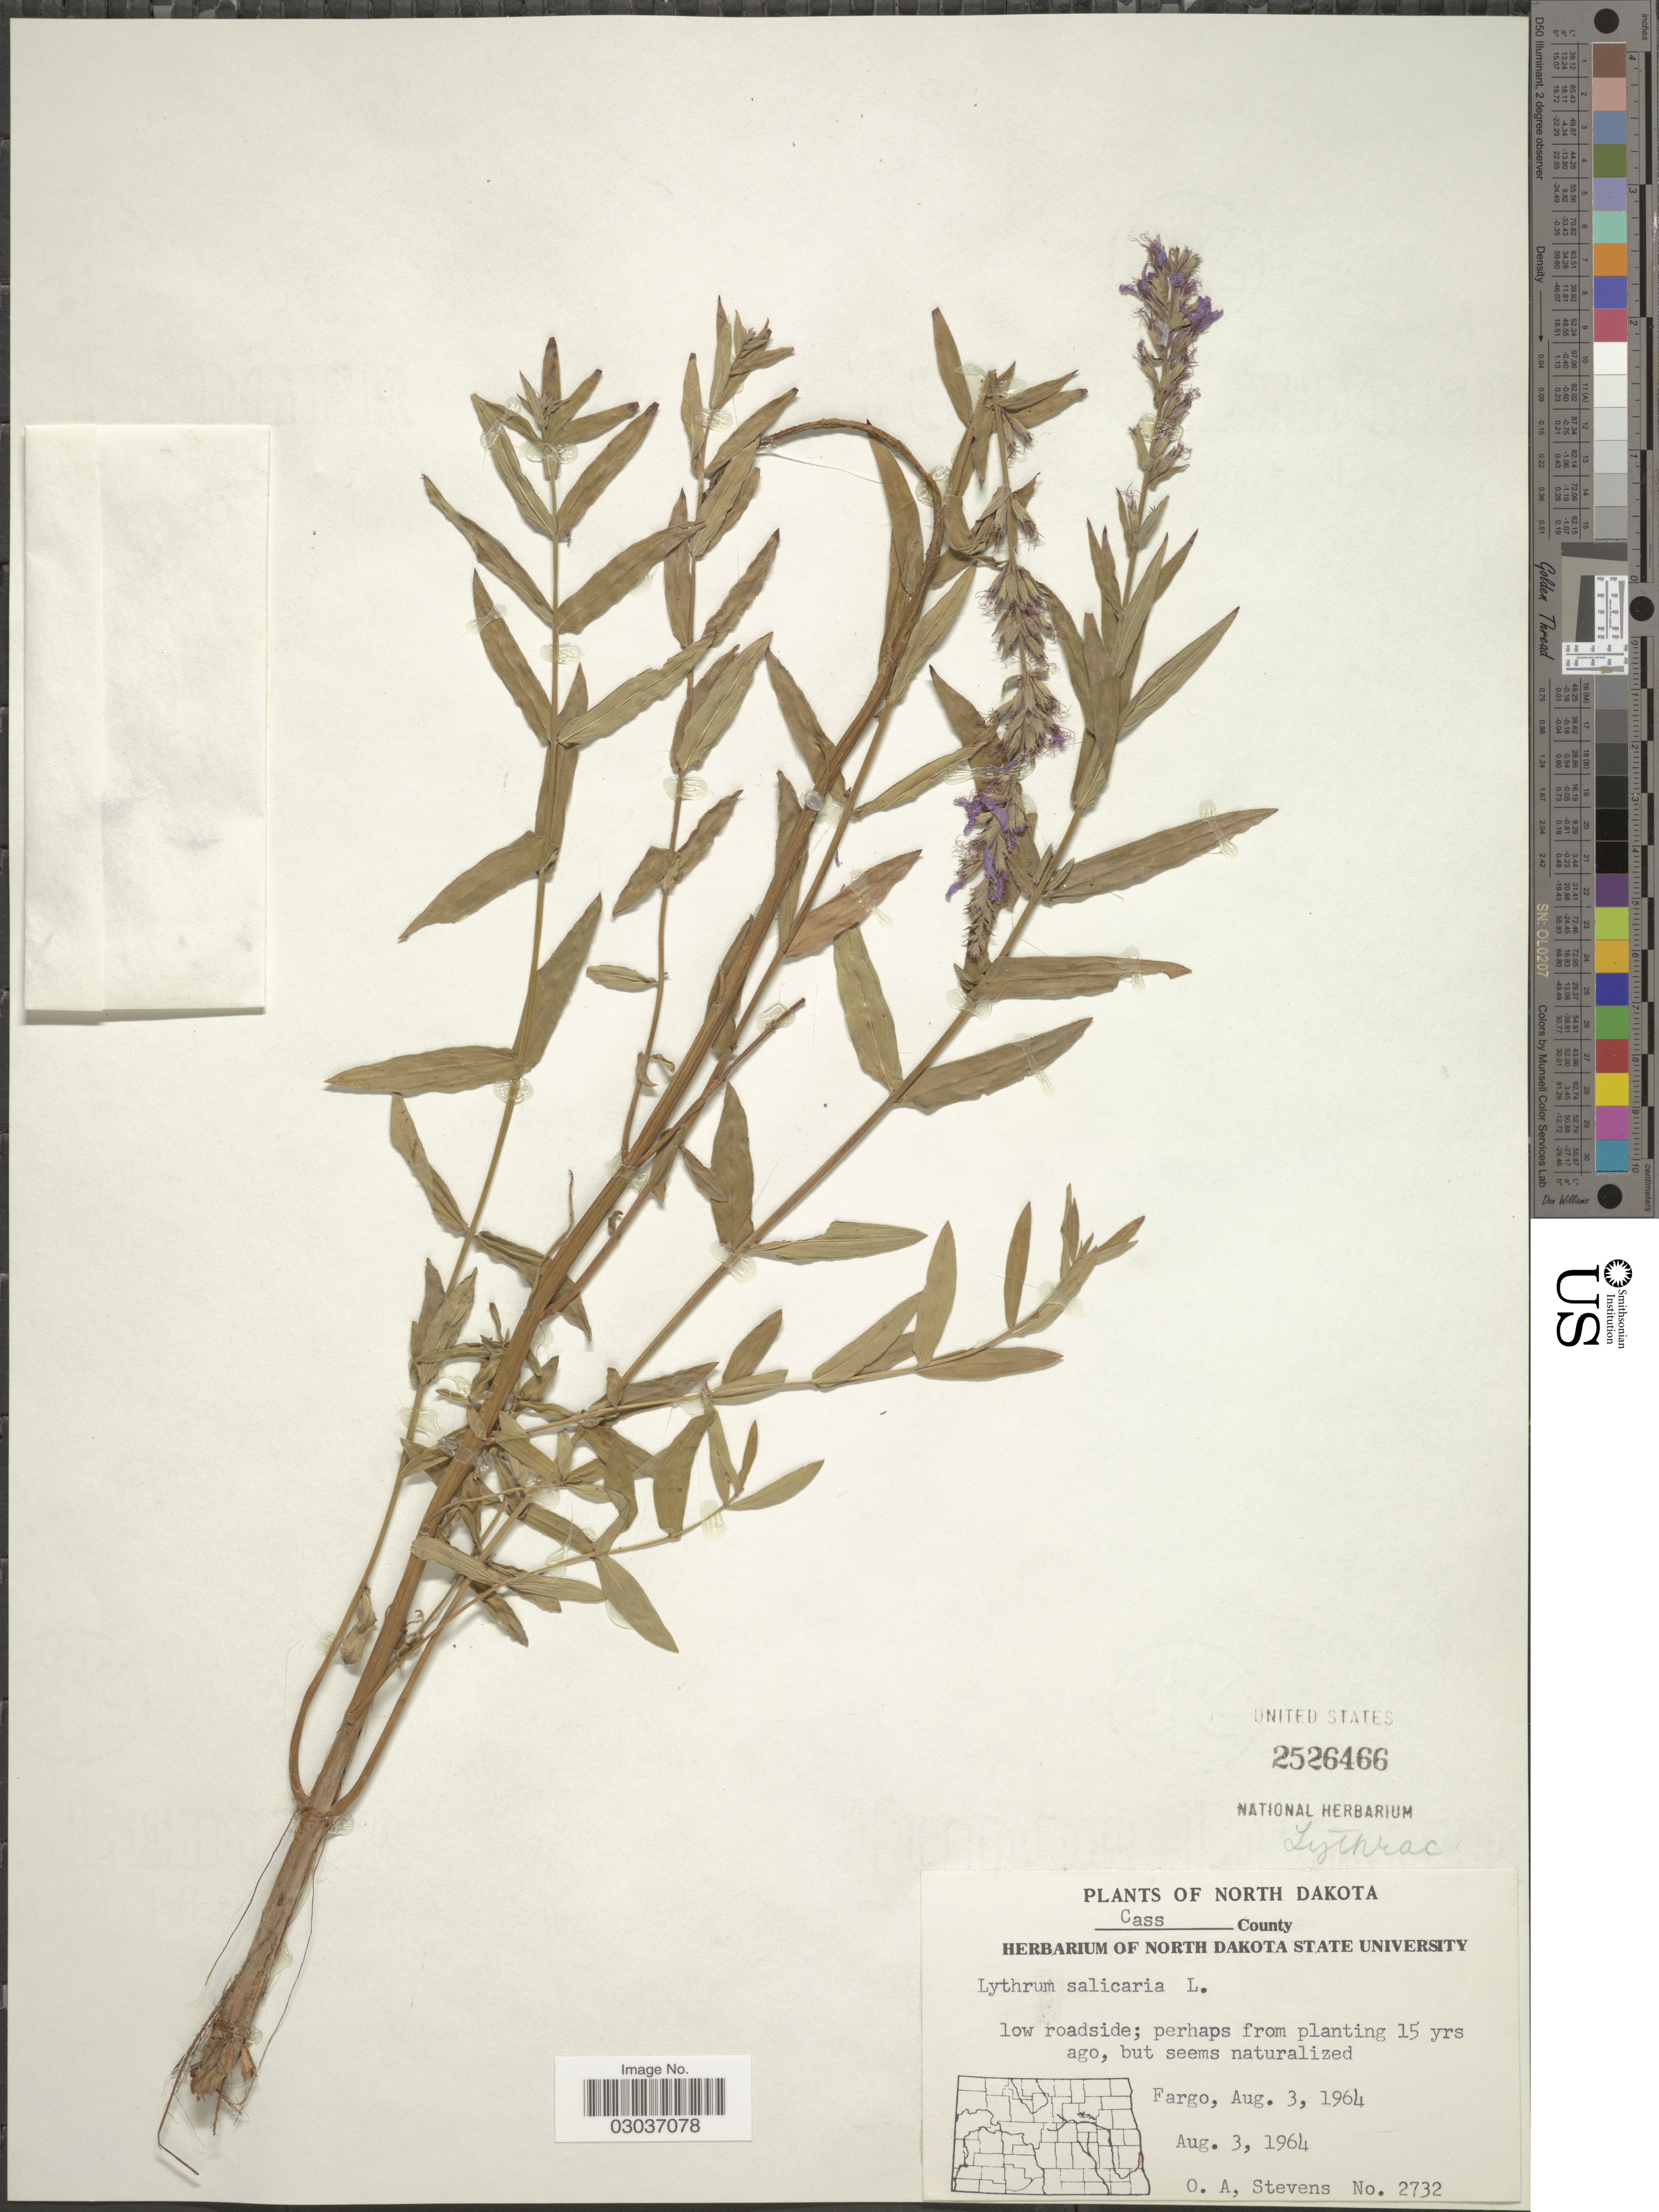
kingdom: Plantae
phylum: Tracheophyta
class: Magnoliopsida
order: Myrtales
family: Lythraceae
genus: Lythrum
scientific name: Lythrum salicaria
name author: L.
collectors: O. A. Stevens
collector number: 2732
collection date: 1964-08-03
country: United States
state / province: North Dakota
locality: Cass County, Fargo.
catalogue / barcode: US 2526466